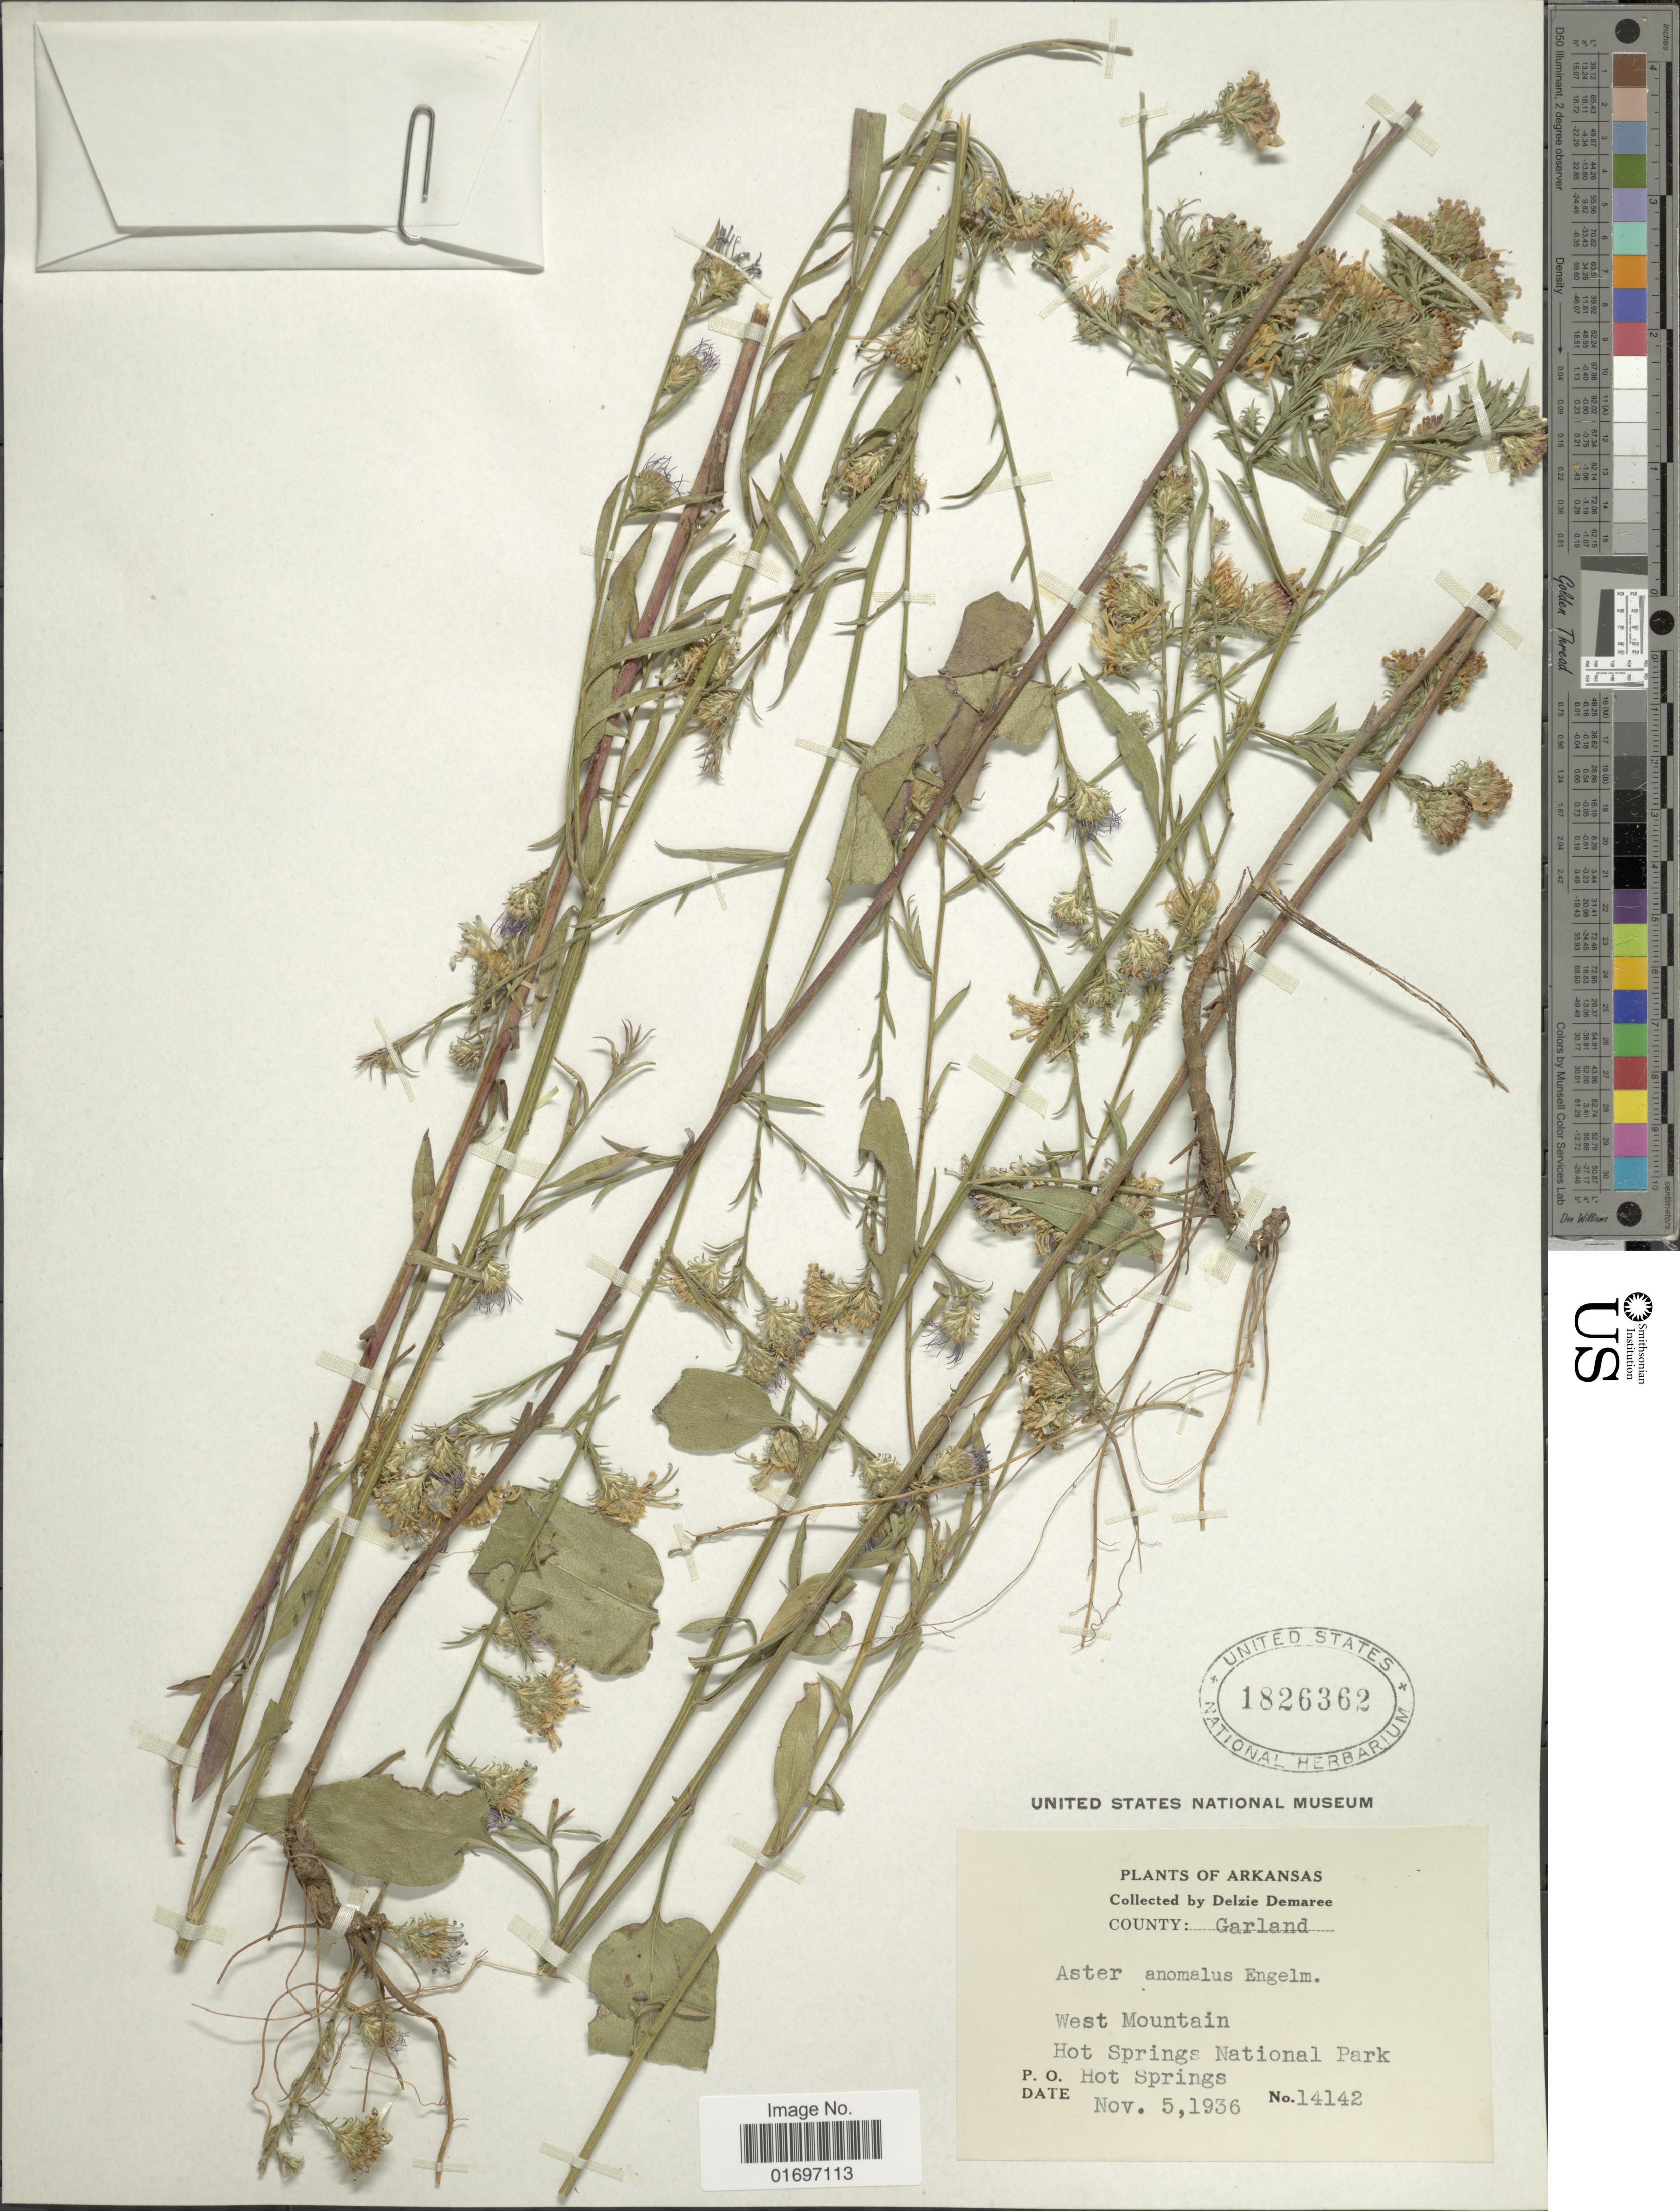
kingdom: Plantae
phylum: Tracheophyta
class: Magnoliopsida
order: Asterales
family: Asteraceae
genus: Symphyotrichum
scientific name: Symphyotrichum anomalum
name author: (Engelm.) G.L. Nesom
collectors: D. Demaree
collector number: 14142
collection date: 1936-11-05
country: United States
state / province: Arkansas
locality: Arkansas. County: Garland. West Mountain. Hot Springs National Park. P.O. Hot Springs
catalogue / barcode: US 1826362